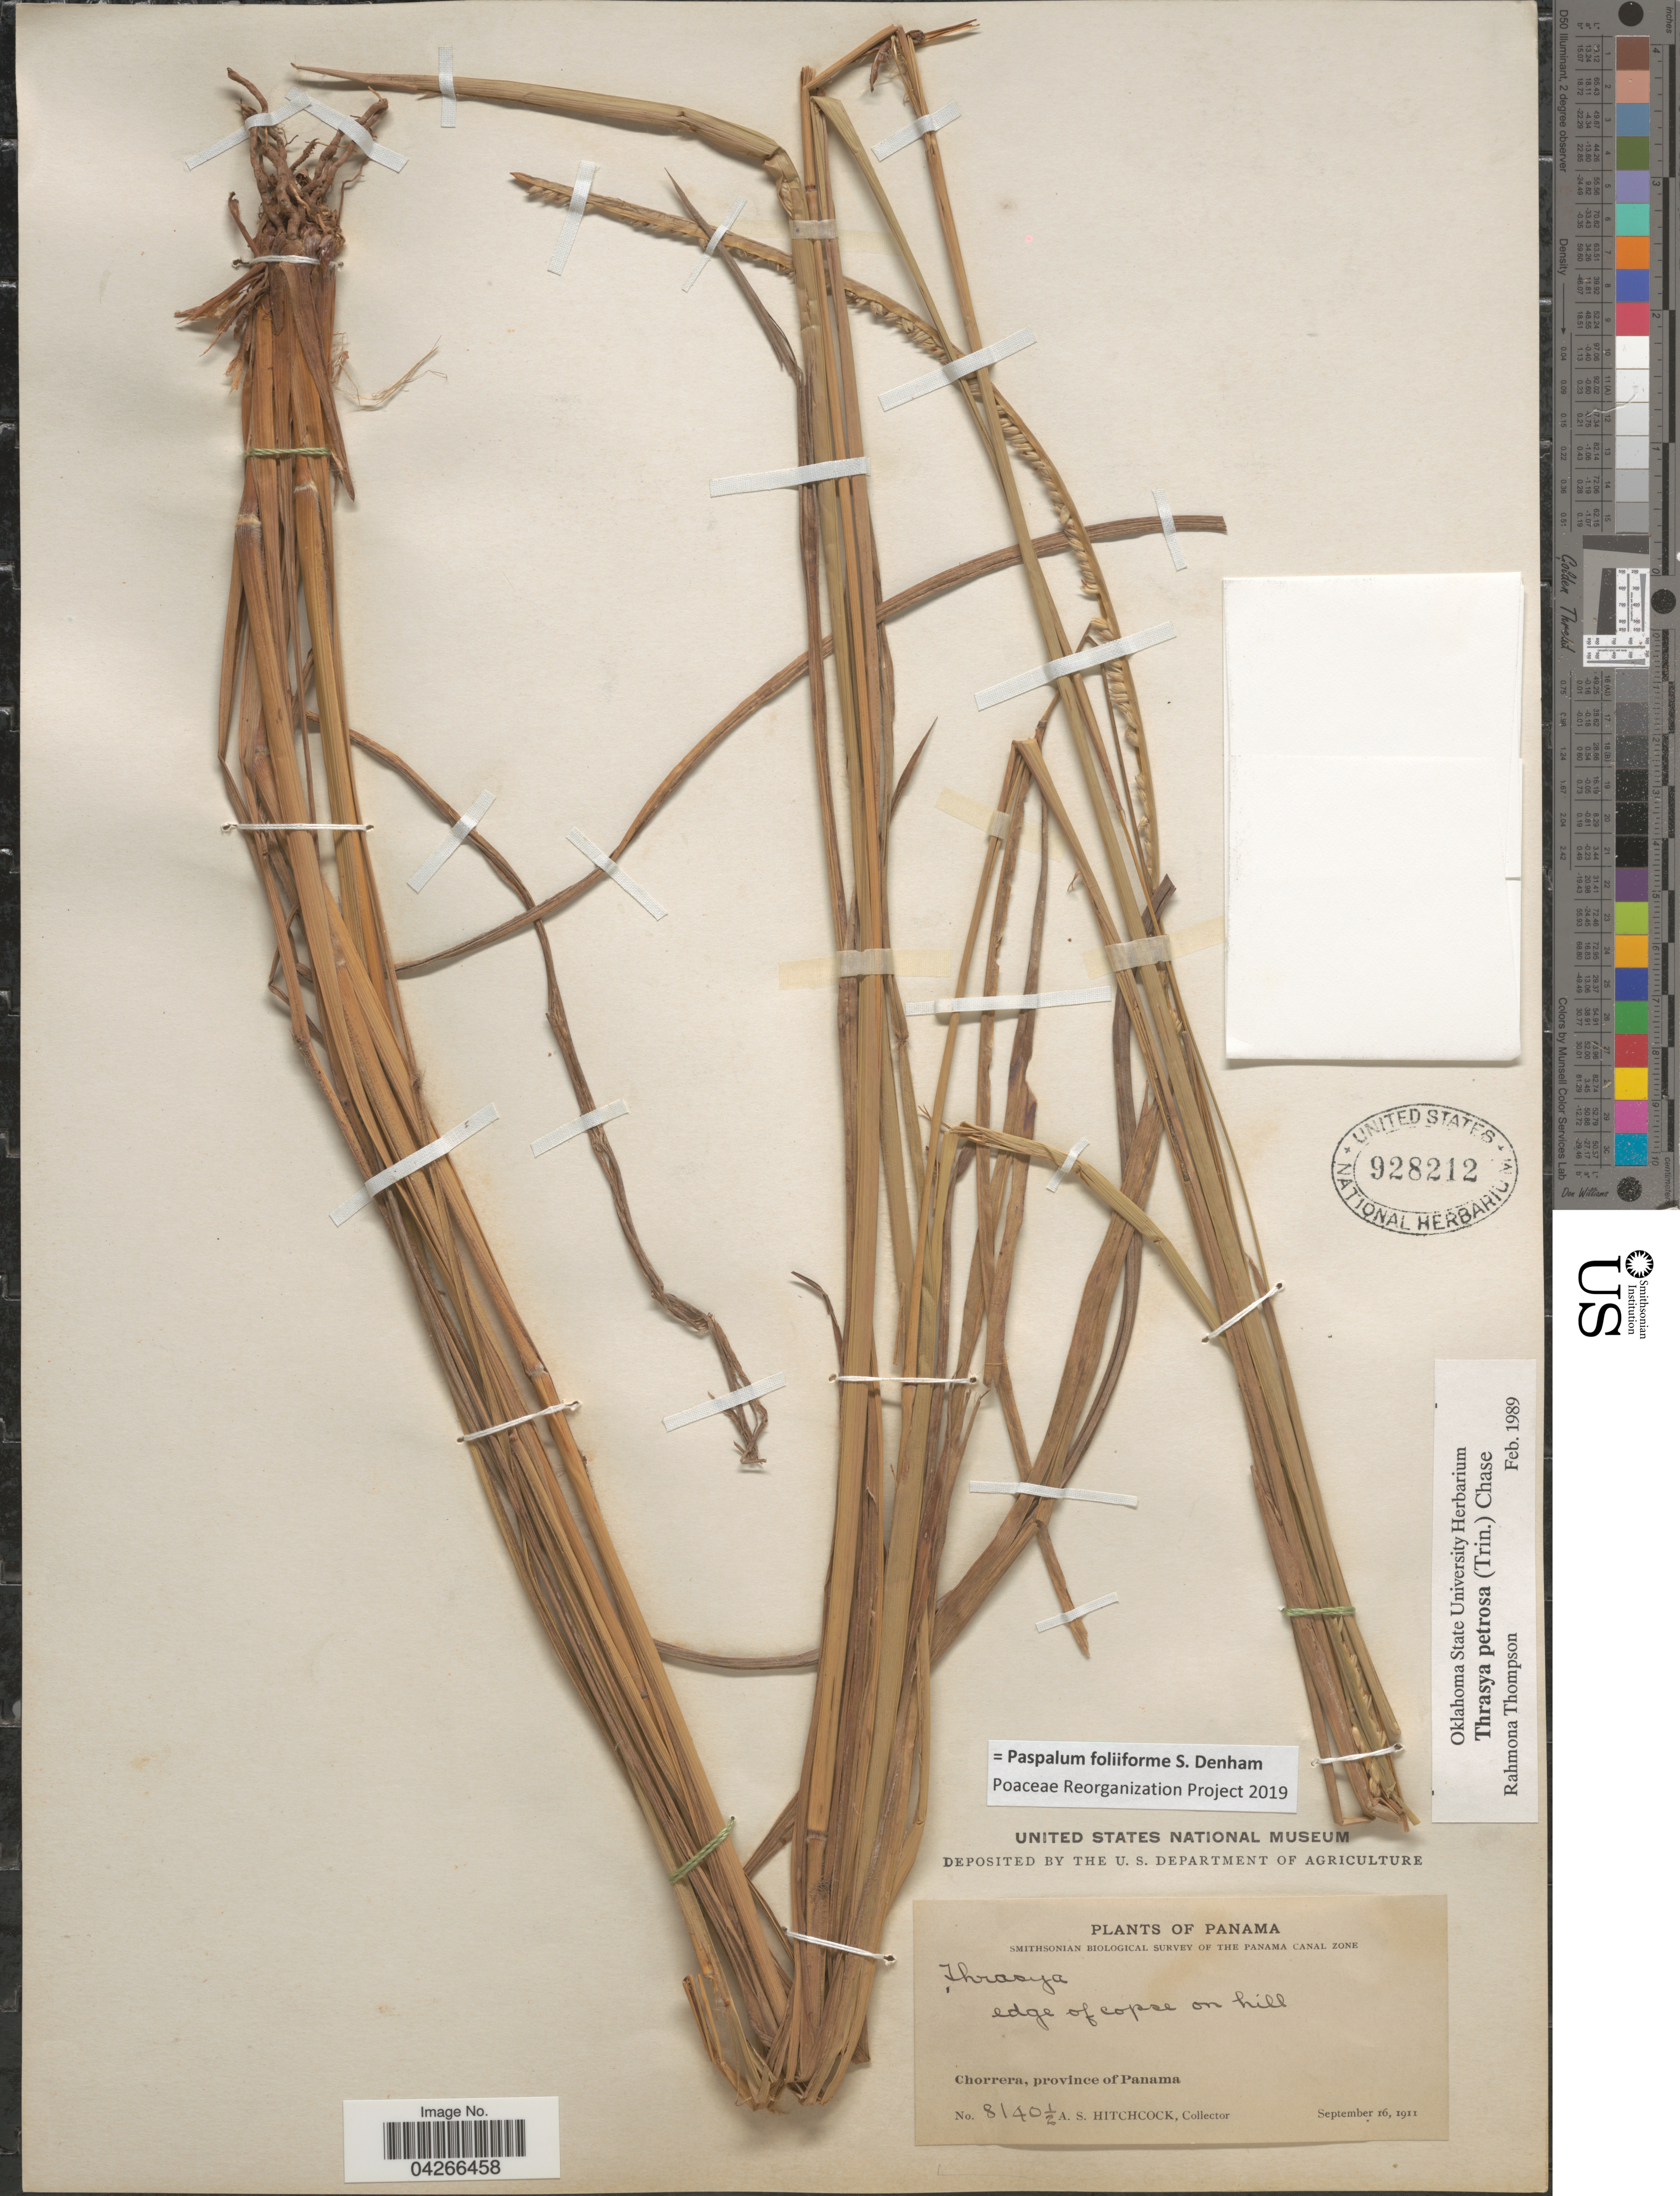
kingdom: Plantae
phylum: Tracheophyta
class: Liliopsida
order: Poales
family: Poaceae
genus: Paspalum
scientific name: Paspalum foliiforme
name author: S. Denham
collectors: A. S. Hitchcock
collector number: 8140½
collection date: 1911-09-16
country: Panama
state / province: Panamá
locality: Smithsonian Biological Survey of the Panama Canal Zone. Edge of copse on hill. Chorrera.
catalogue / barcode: US 928212